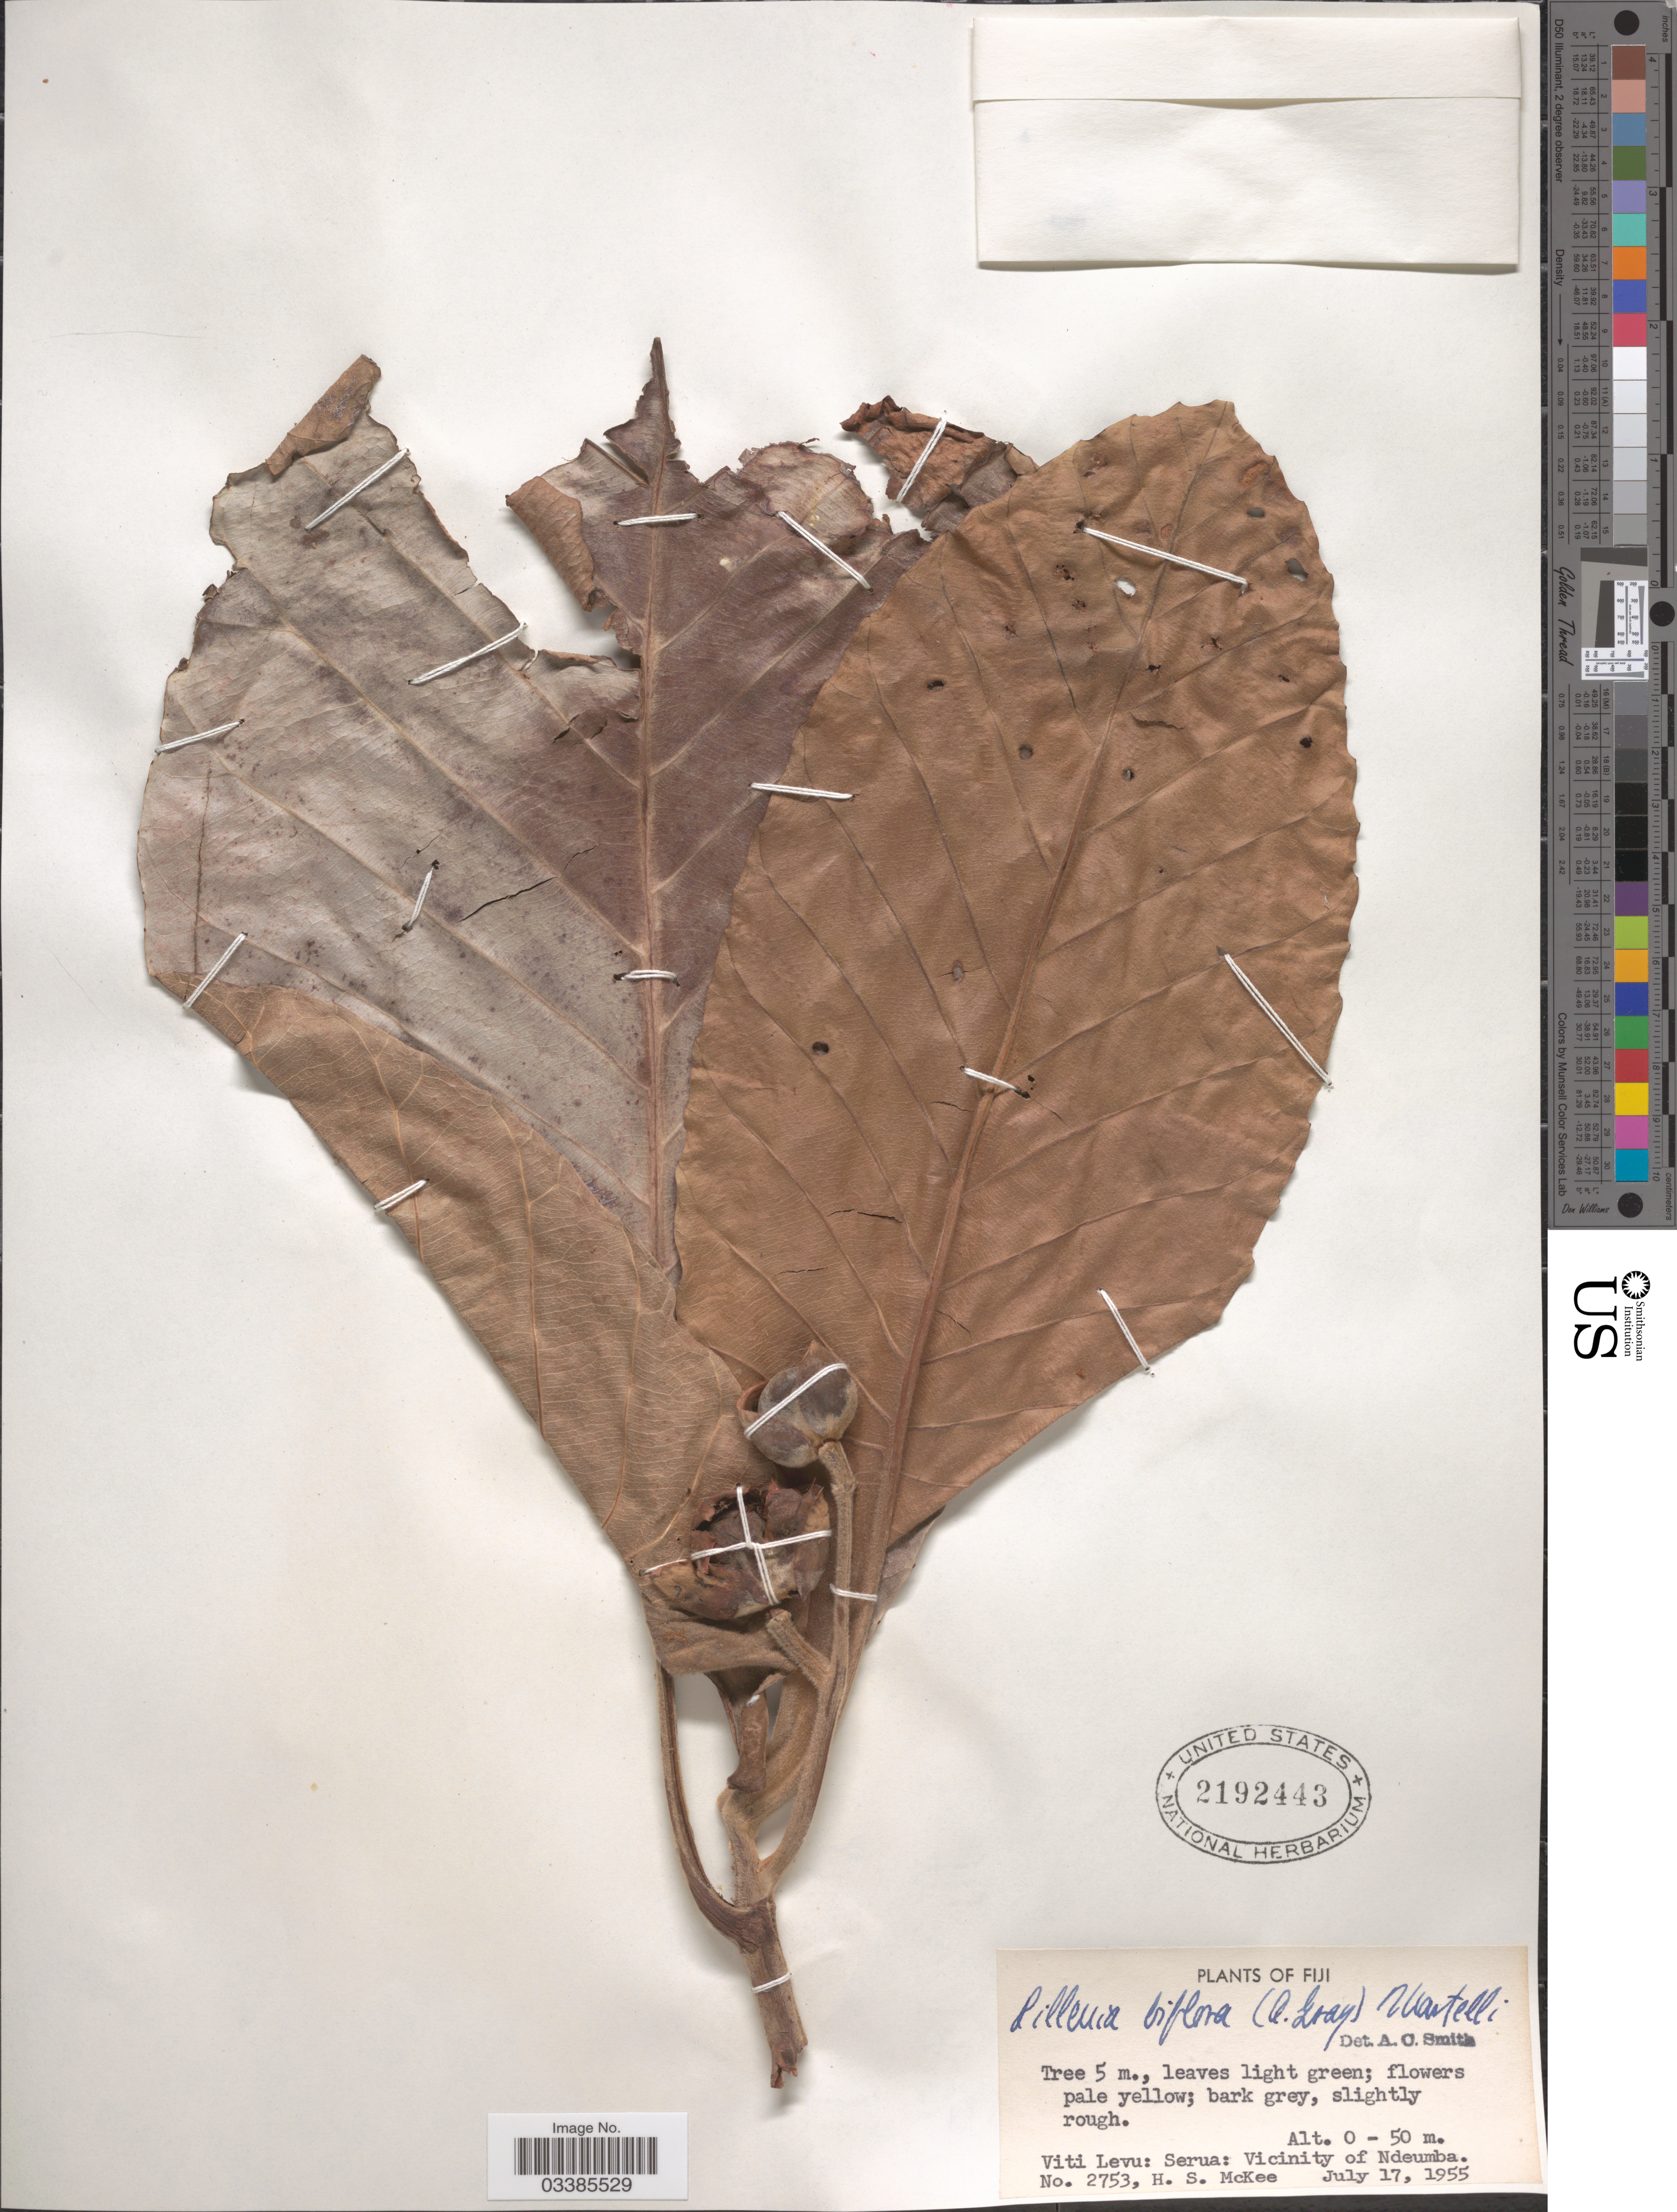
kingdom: Plantae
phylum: Tracheophyta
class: Magnoliopsida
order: Dilleniales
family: Dilleniaceae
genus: Dillenia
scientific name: Dillenia biflora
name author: (A. Gray) Martelli ex Guill.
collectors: H. S. McKee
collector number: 2753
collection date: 1955-07-17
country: Fiji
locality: Viti Levu: Serua: Vicinity of Ndeumba.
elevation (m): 0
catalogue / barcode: US 2192443